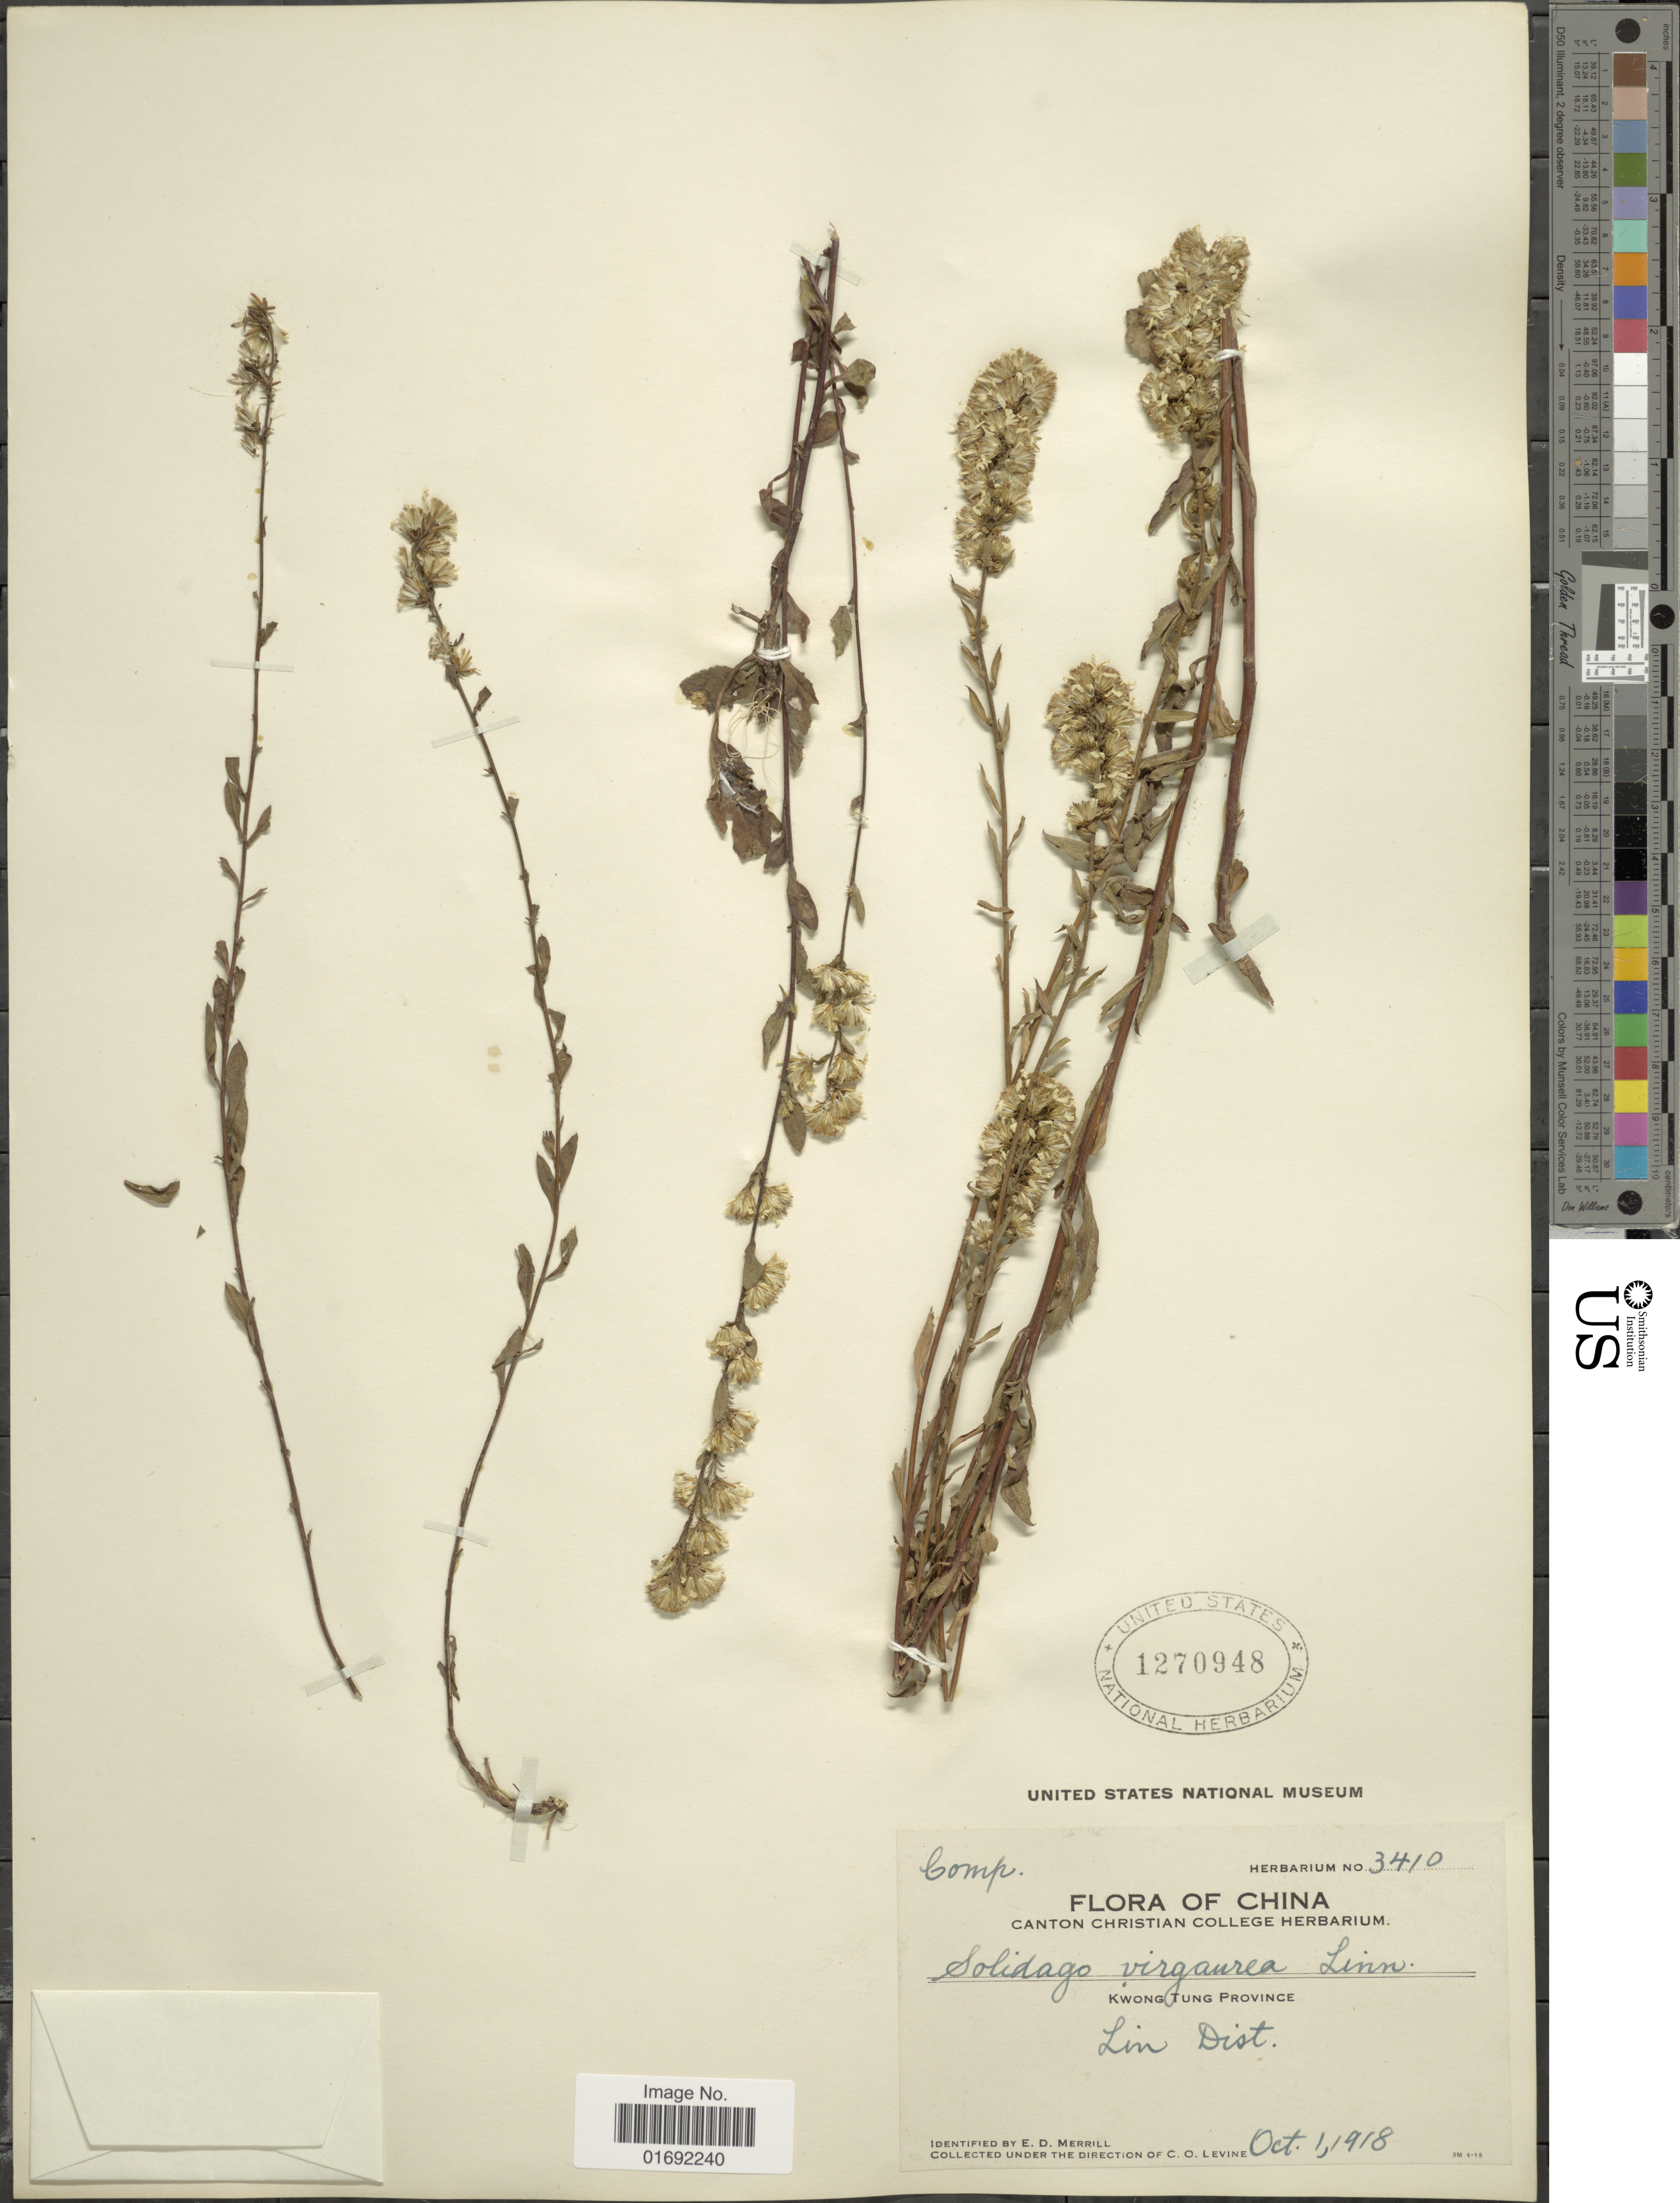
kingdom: Plantae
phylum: Tracheophyta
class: Magnoliopsida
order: Asterales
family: Asteraceae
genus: Solidago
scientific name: Solidago virgaurea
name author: L.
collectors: C. O. Levine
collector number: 3410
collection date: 1918-10-01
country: China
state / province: Guangdong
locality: Kwong Tung Province, Lin Dist.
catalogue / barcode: US 1270948